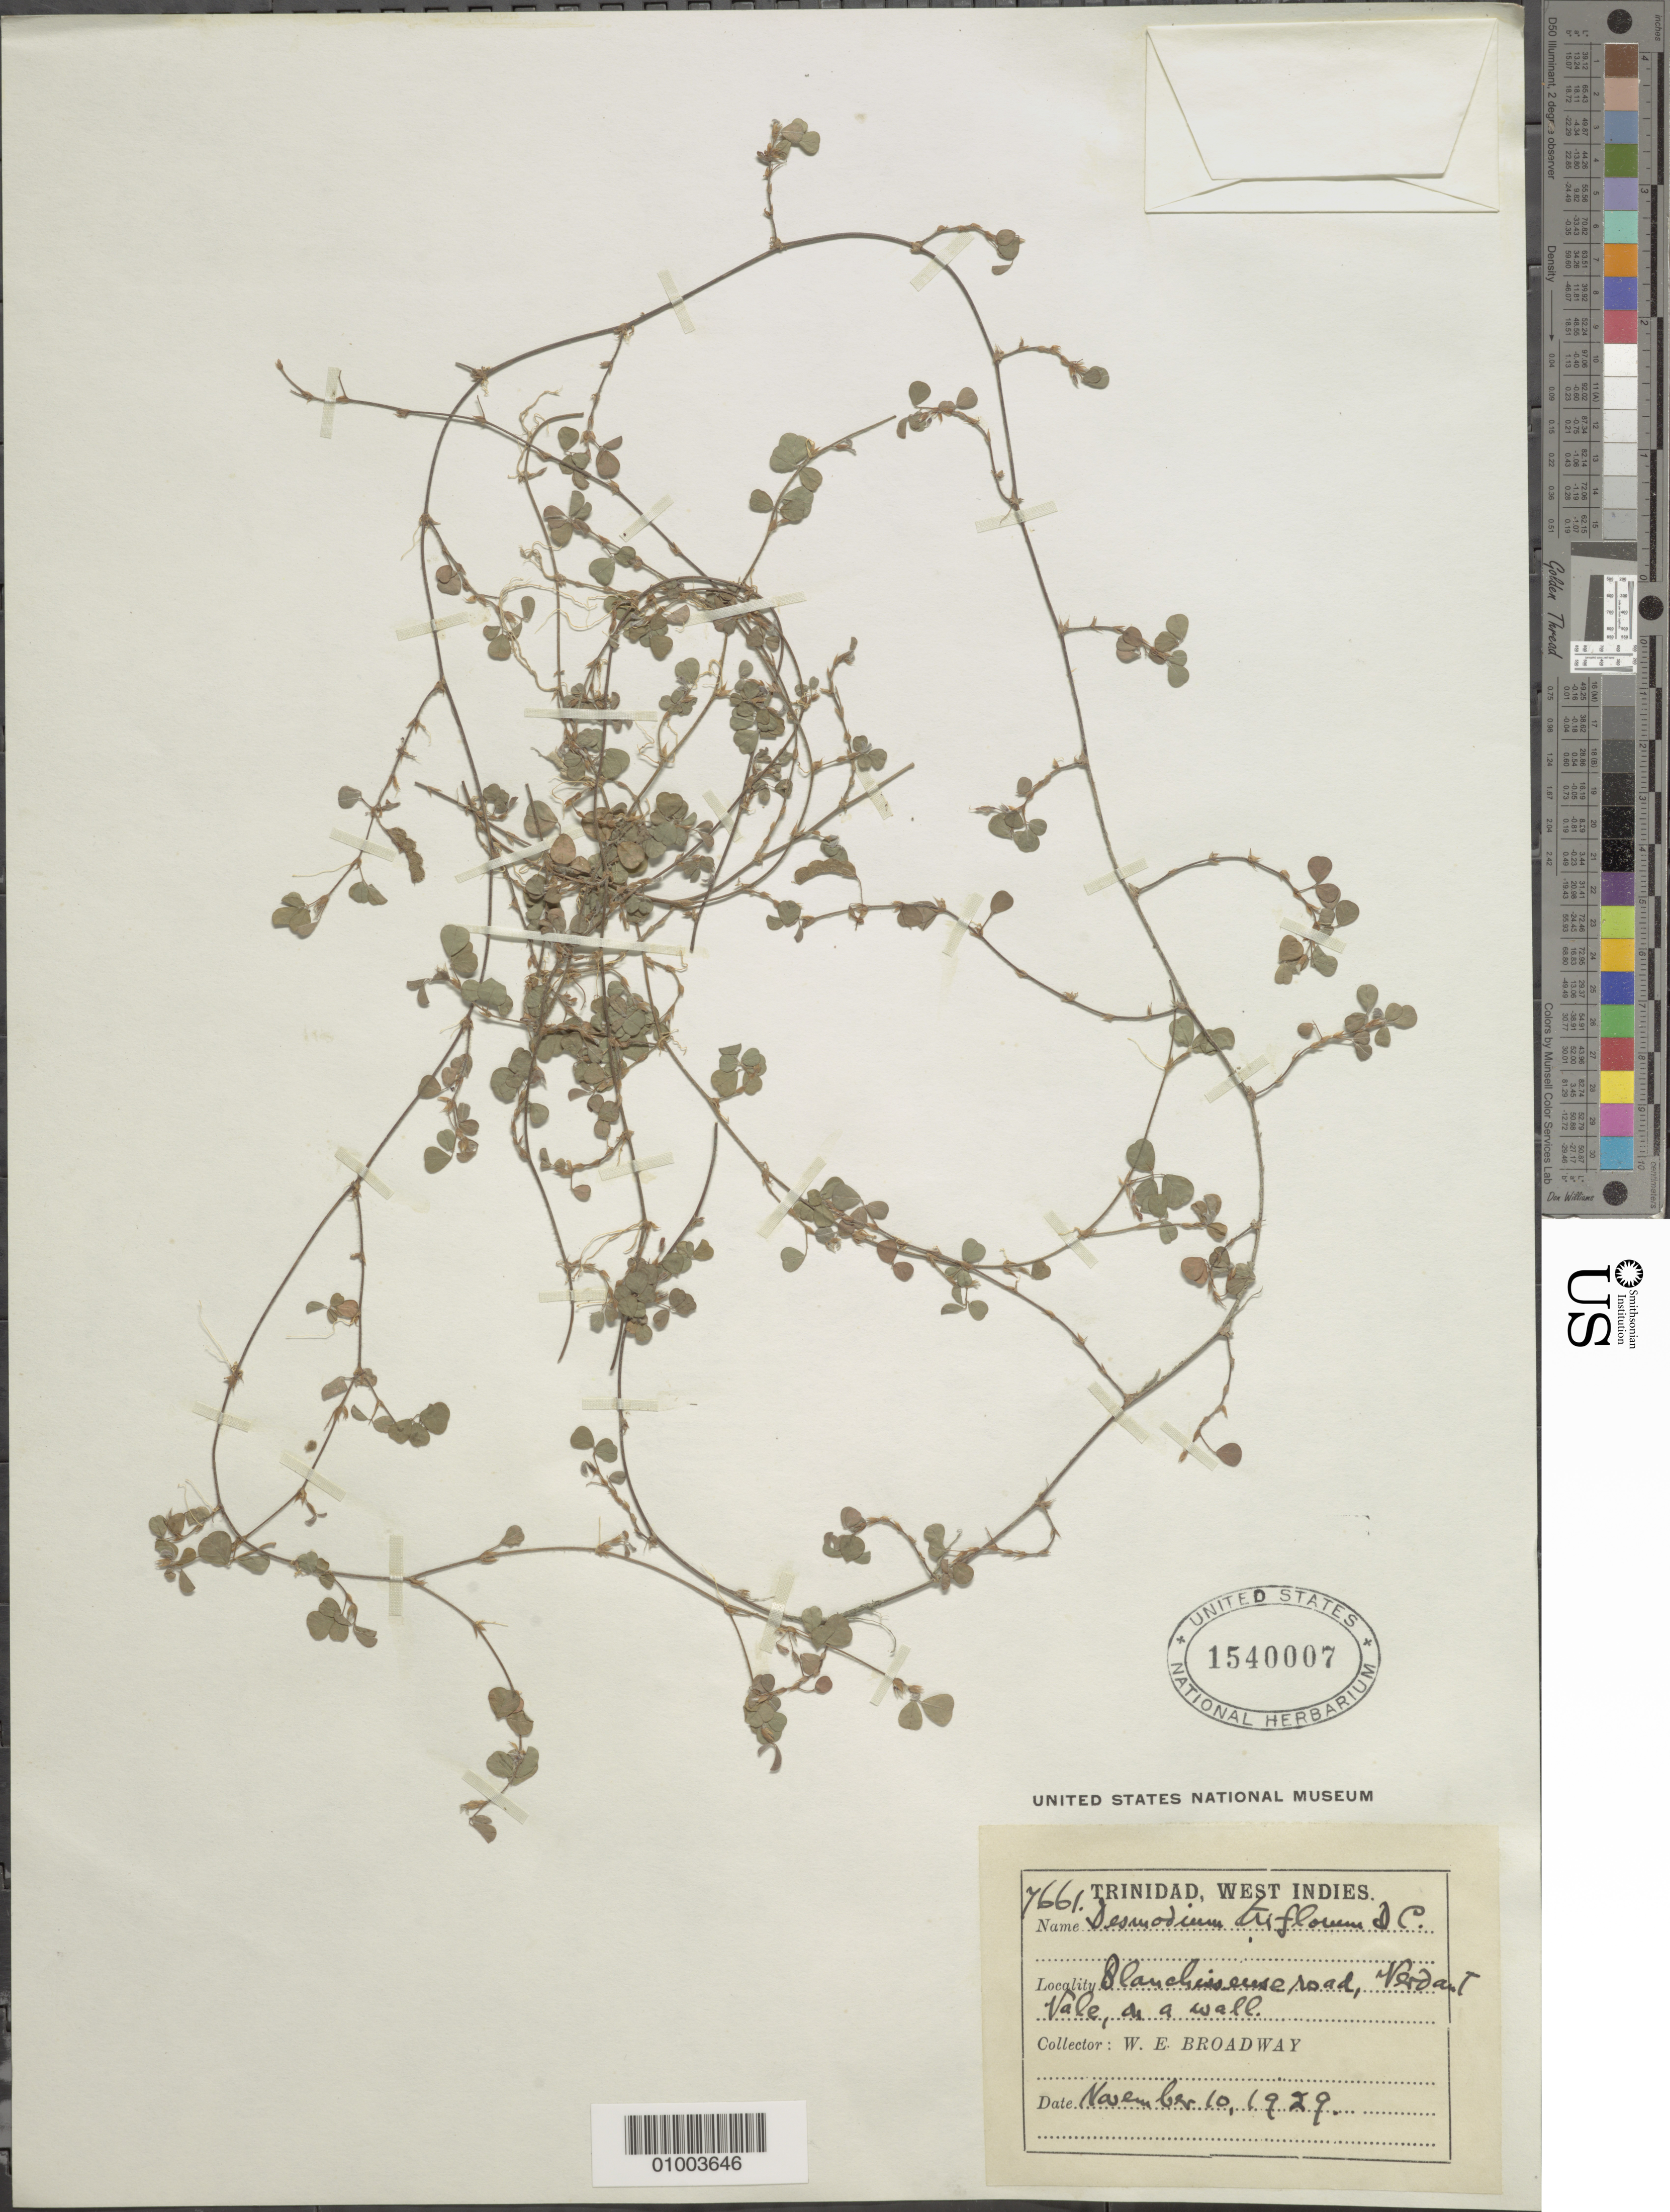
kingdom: Plantae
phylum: Tracheophyta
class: Magnoliopsida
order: Fabales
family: Fabaceae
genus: Grona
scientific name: Grona triflora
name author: (L.) H. Ohashi & K. Ohashi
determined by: Strong, Mark T., (BOT), Smithsonian Institution - National Museum of Natural History (UNITED STATES)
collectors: W. E. Broadway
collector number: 7661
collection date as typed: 10 Nov 1929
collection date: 1929-11-10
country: Trinidad and Tobago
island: Trinidad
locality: Blanchisseuse Road, Verdant Vale, as a wall.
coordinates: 0 N, 0 E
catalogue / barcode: US 1540007